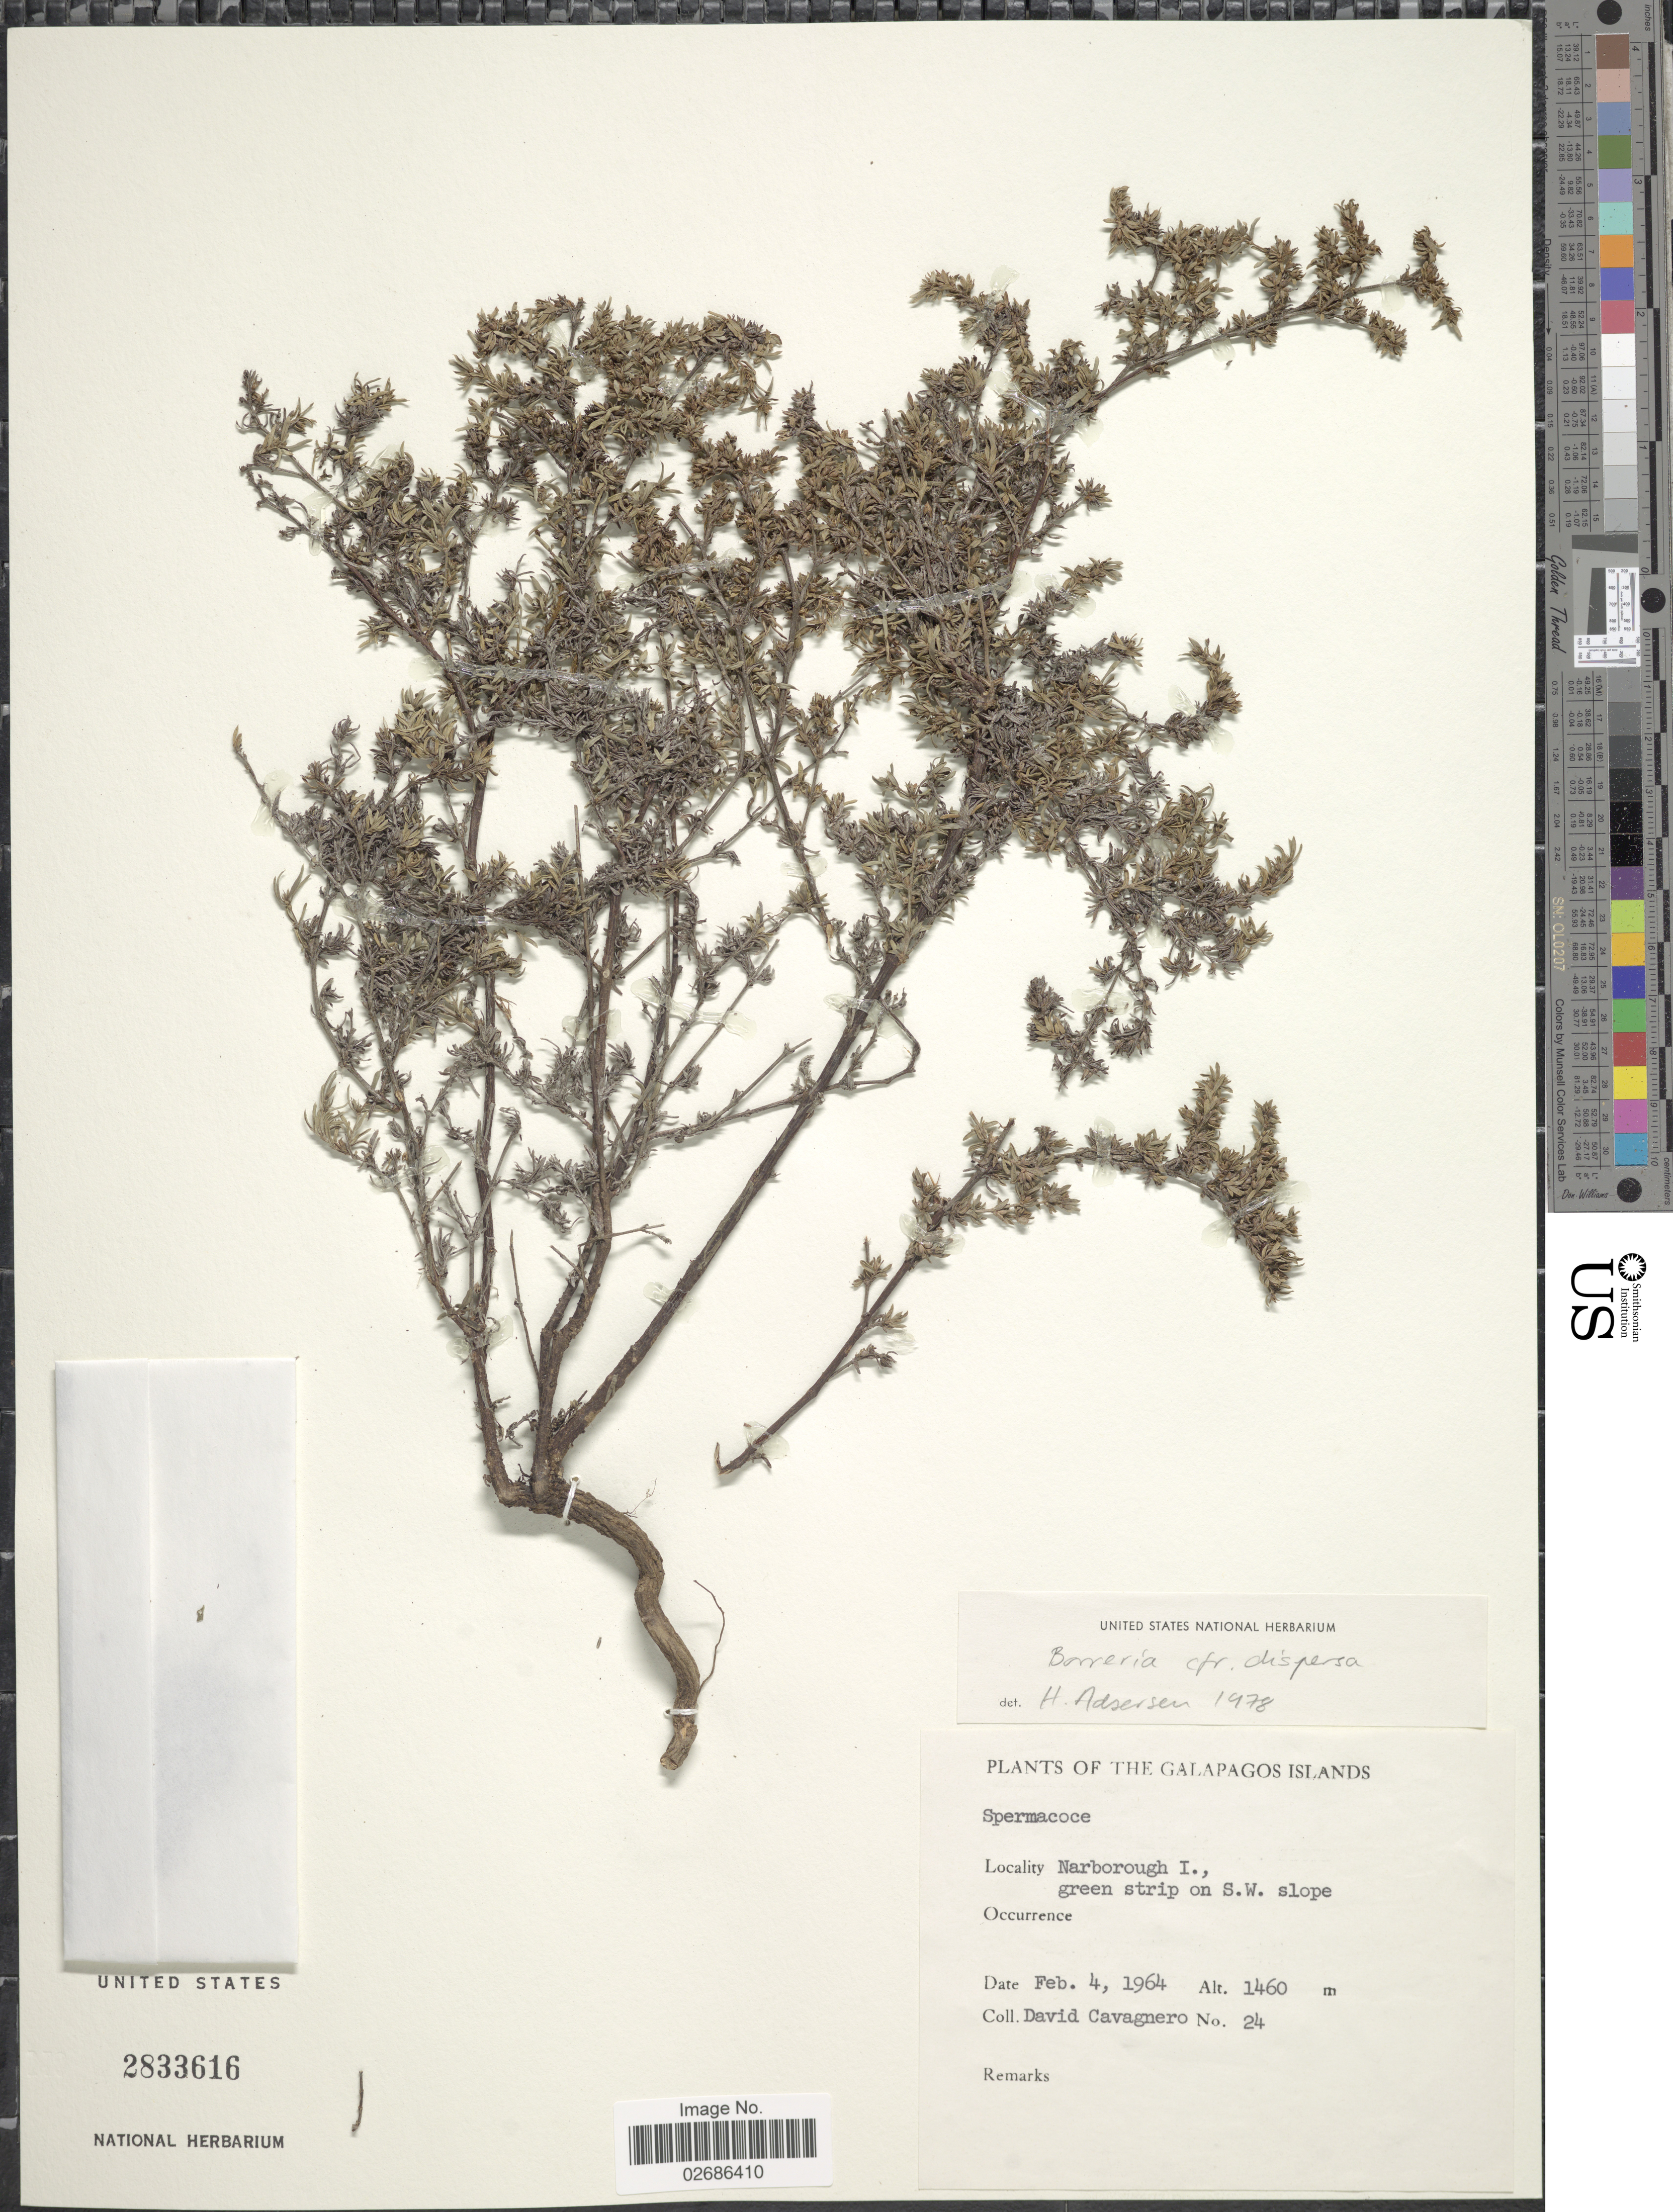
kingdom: Plantae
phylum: Tracheophyta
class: Magnoliopsida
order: Gentianales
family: Rubiaceae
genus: Borreria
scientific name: Borreria dispersa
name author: Hook. f.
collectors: D. Cavagnero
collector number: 24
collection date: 1964-02-04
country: Ecuador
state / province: Colón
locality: The Galapagos Islands, Narborough I., green strip on S.W. slope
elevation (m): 1460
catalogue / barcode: US 2833616